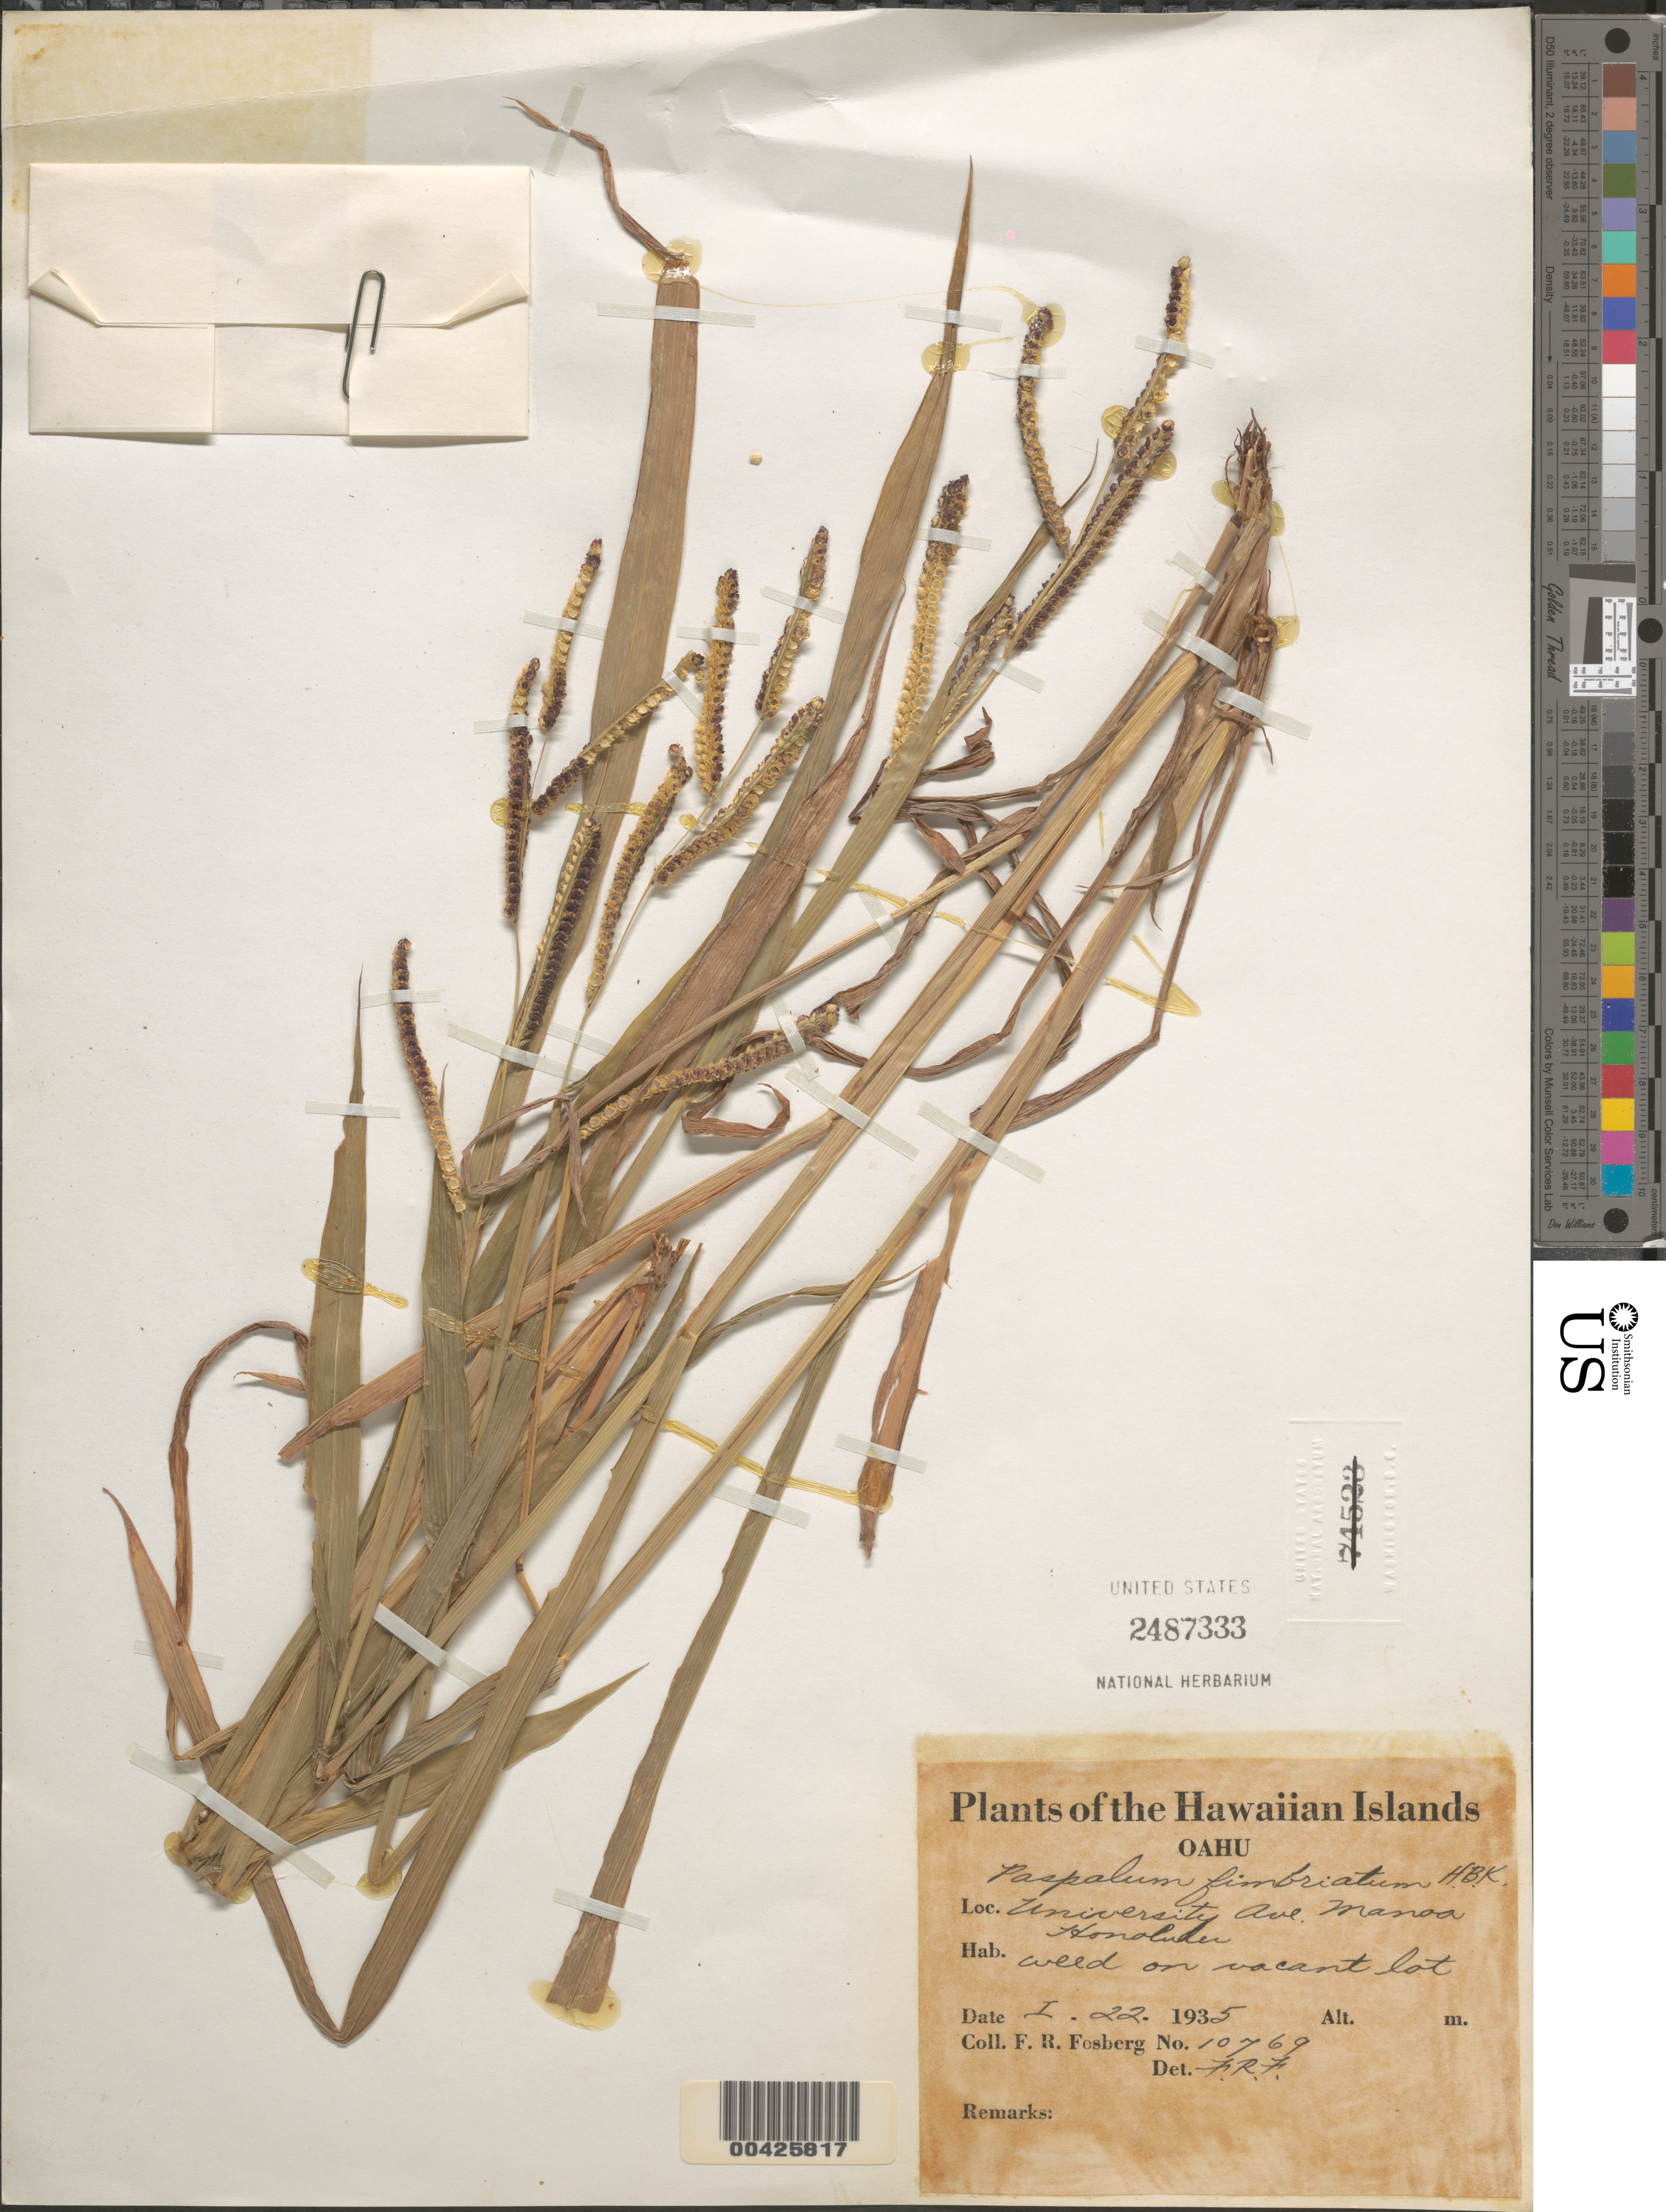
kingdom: Plantae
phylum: Tracheophyta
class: Liliopsida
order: Poales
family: Poaceae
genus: Paspalum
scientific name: Paspalum fimbriatum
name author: Kunth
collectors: F. R. Fosberg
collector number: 10769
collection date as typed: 22 Jan 1935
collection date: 1935-01-22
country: United States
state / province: Hawaii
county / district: Honolulu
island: Oahu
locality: University Avenue, Manoa, Honolulu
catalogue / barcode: US 2487333